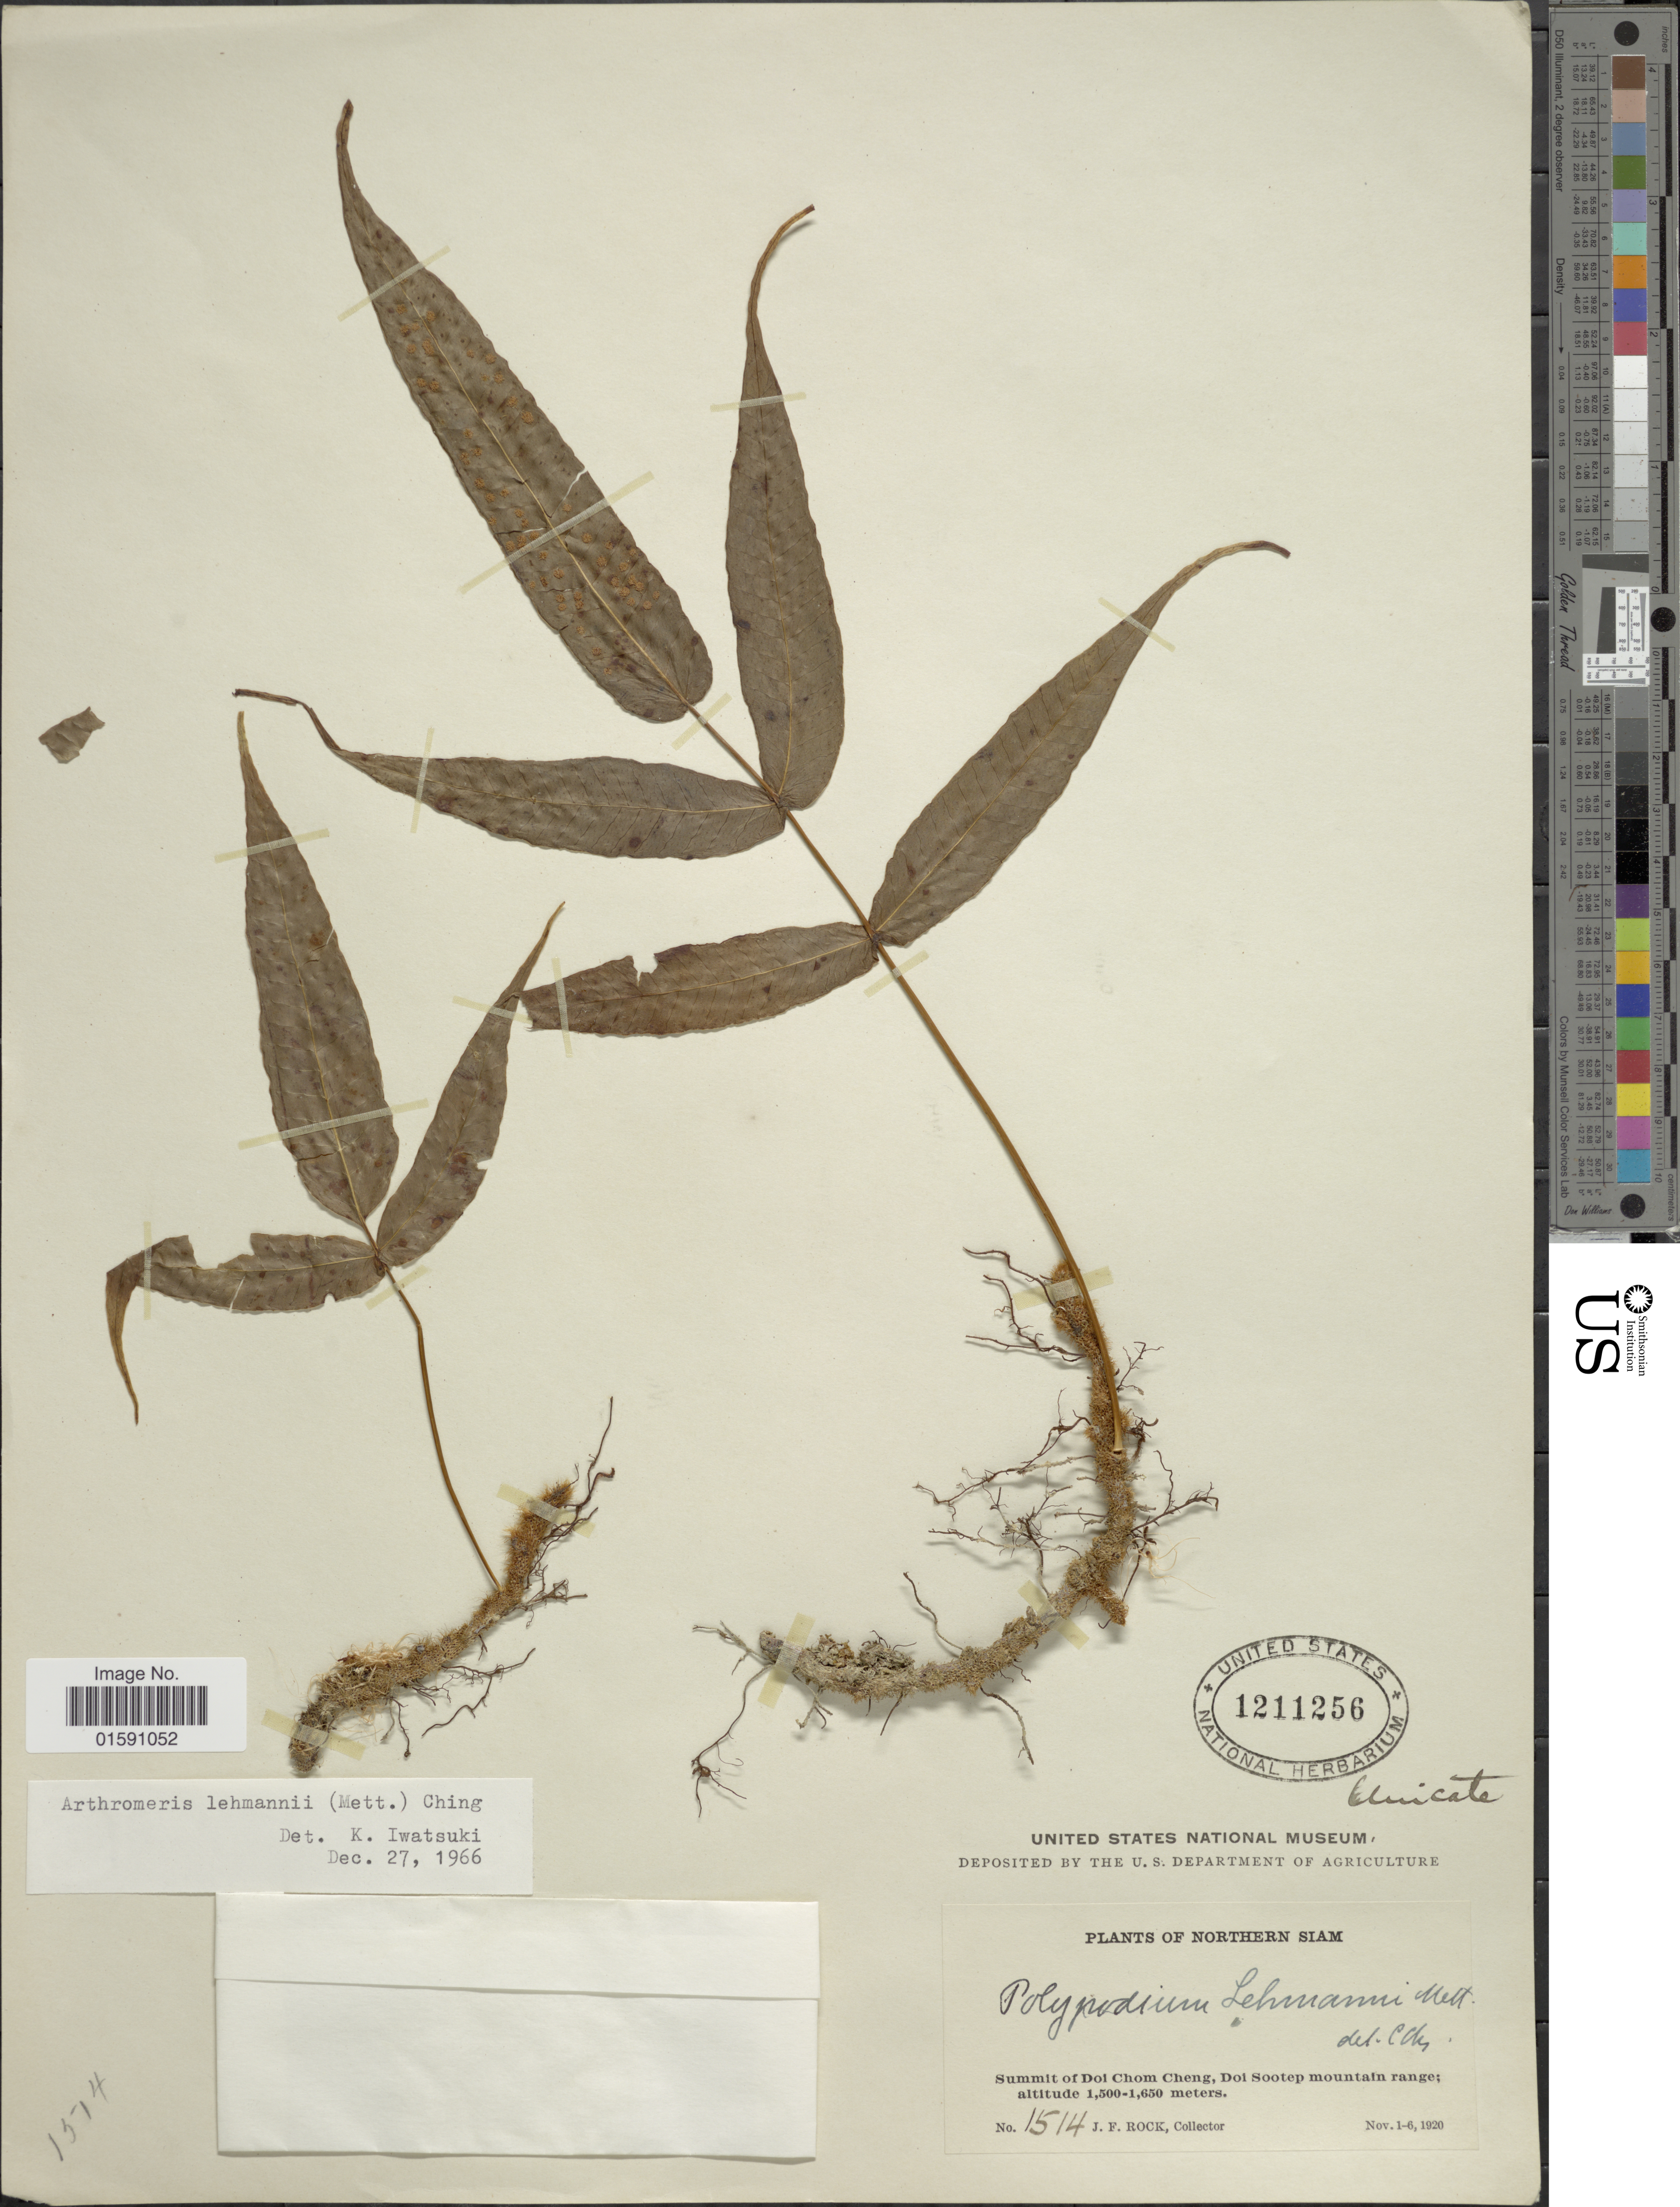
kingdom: Plantae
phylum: Tracheophyta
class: Polypodiopsida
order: Polypodiales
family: Polypodiaceae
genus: Arthromeris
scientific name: Arthromeris lehmannii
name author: (Mett.) Ching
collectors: J. Rock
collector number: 1514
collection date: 1920-11-01/1920-11-06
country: Thailand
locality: Northern Siam. Summit of Doi Chom Cheng, Doi Sootep mountain range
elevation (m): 1500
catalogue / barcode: US 1211256